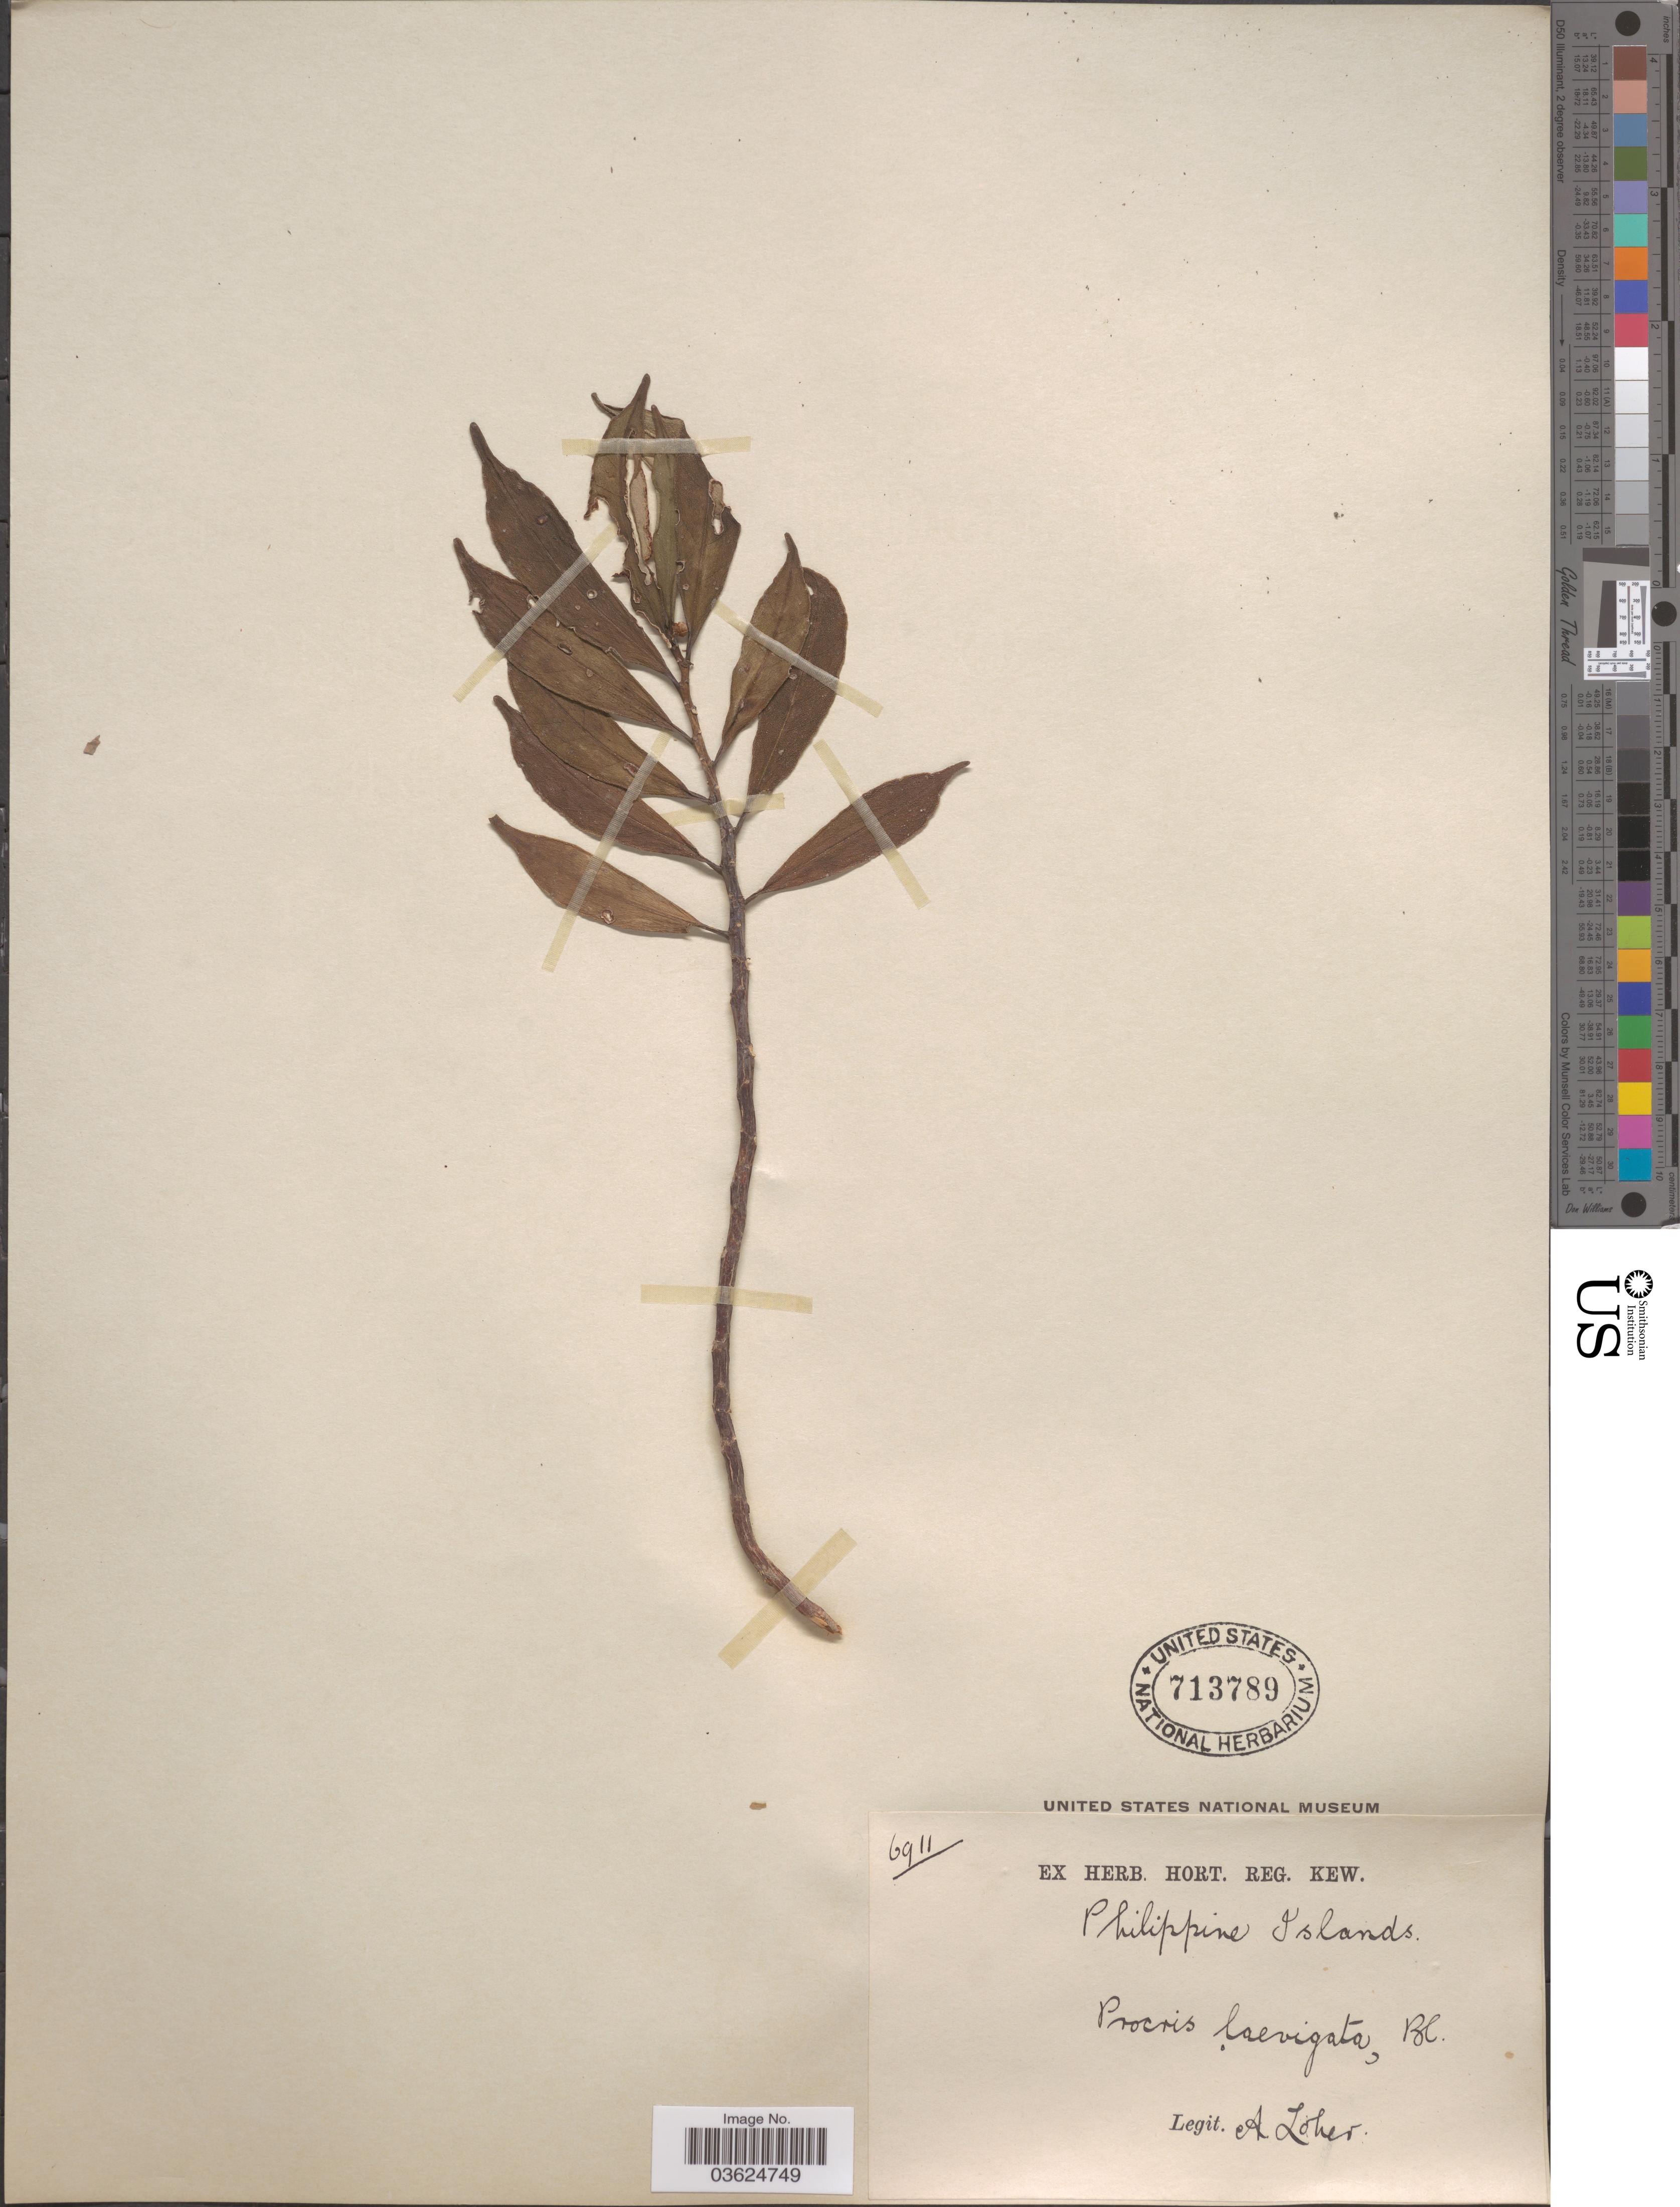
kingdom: Plantae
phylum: Tracheophyta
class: Magnoliopsida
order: Rosales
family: Urticaceae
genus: Procris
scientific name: Procris laevigata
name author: Blume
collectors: A. Loher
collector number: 6911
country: Philippines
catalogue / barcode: US 713789